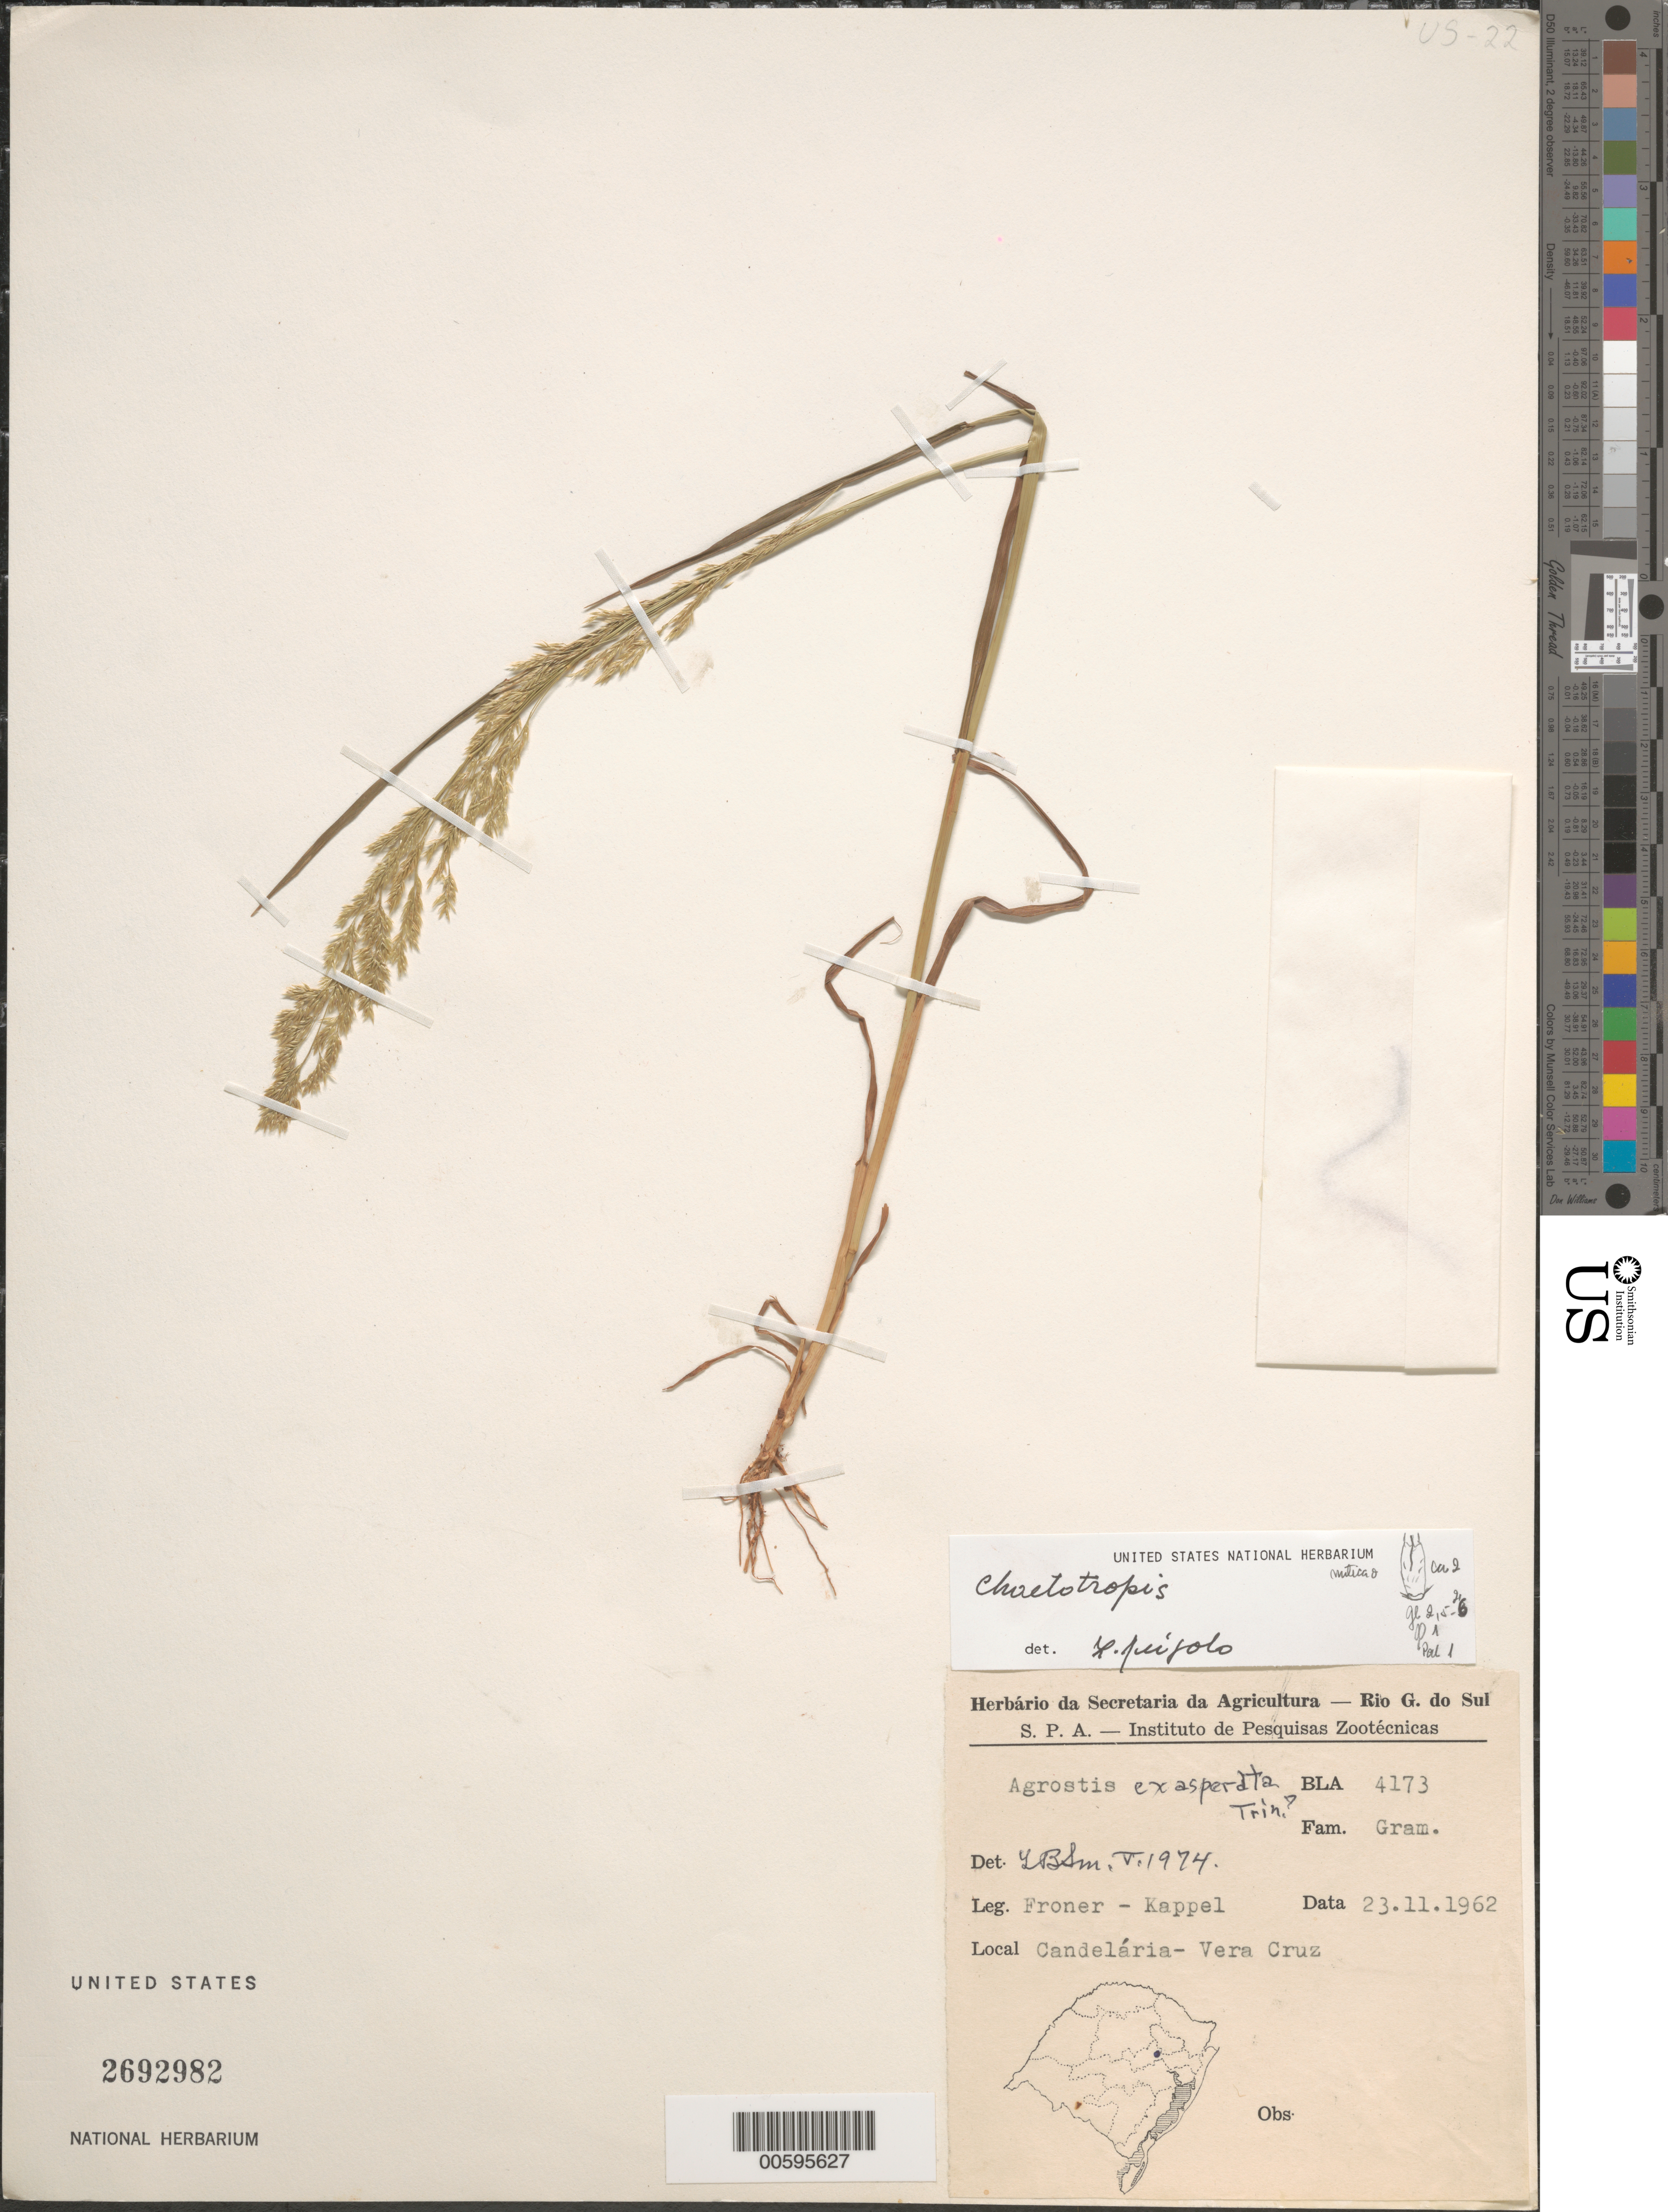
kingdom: Plantae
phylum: Tracheophyta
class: Liliopsida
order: Poales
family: Poaceae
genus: Agrostis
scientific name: Agrostis exasperata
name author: Trin.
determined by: LBSm.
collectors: -. Froner & Kappel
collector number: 4173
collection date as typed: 23 Nov 1962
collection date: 1962-11-23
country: Mexico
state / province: Veracruz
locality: Candelßria.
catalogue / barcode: US 2692982